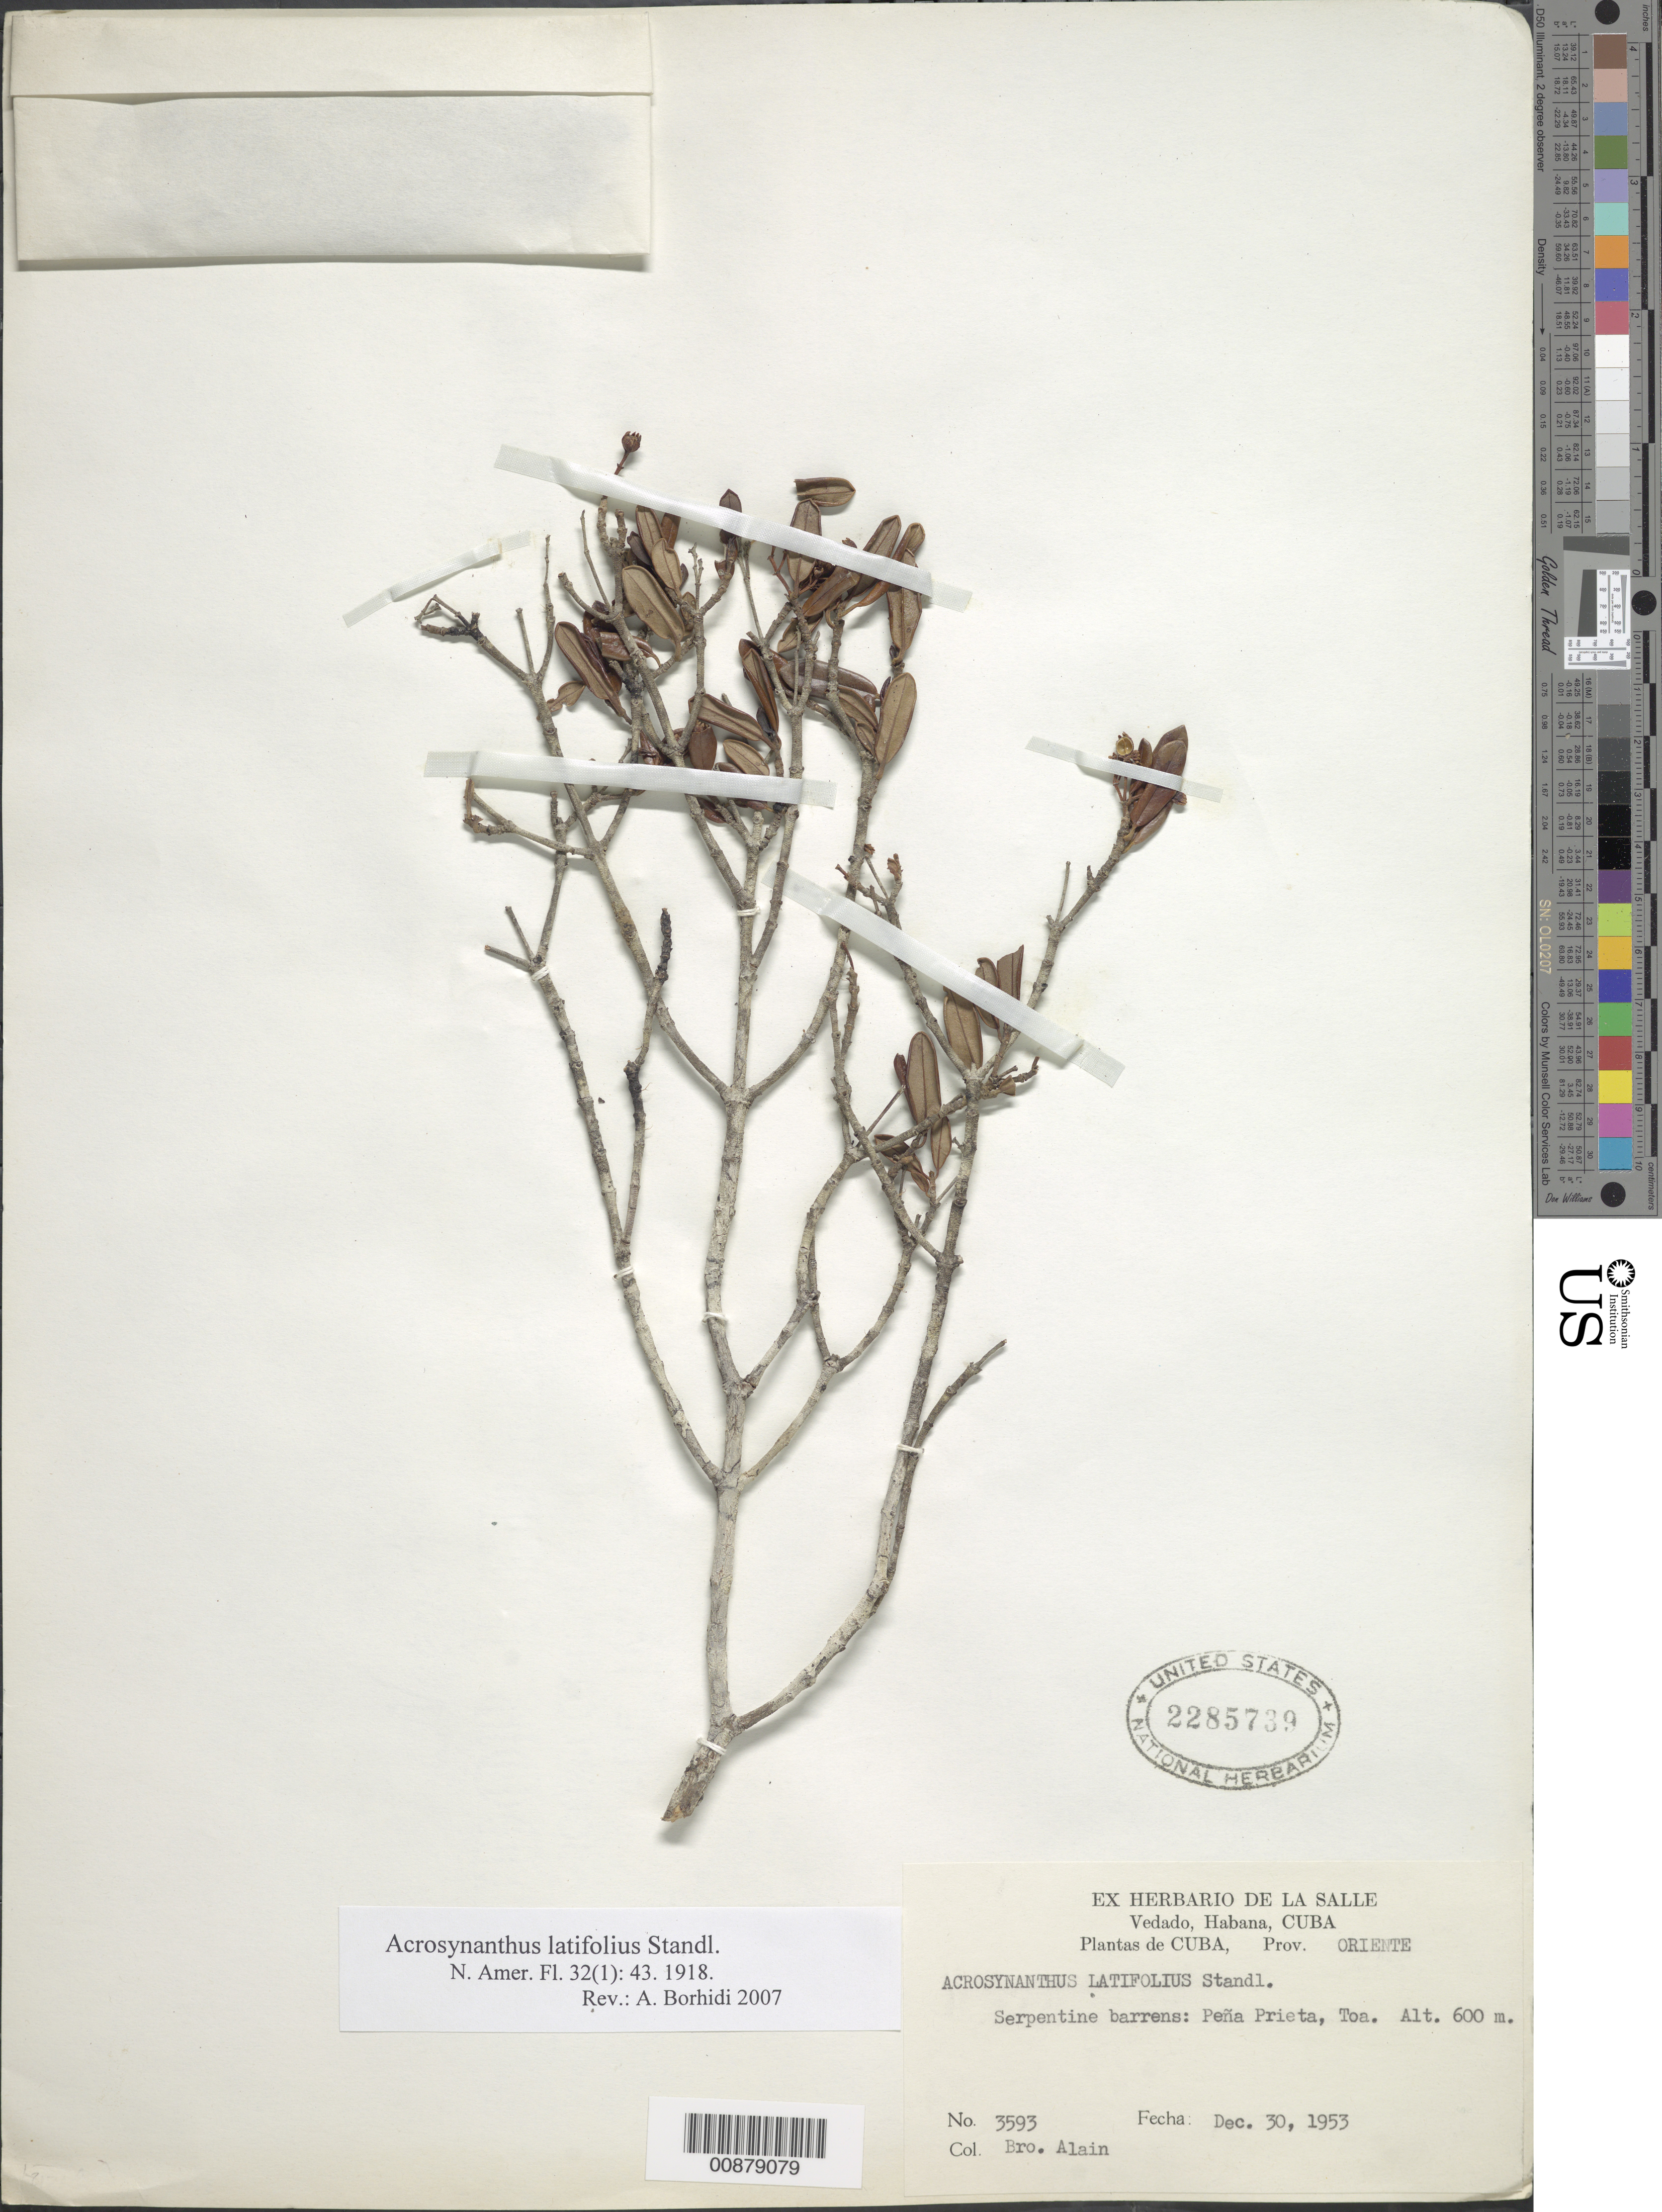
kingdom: Plantae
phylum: Tracheophyta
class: Magnoliopsida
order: Gentianales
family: Rubiaceae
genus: Acrosynanthus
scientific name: Acrosynanthus latifolius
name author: Standl.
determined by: Borhidi, Attila L.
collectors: A. H. Liogier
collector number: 3593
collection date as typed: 30 Dec 1953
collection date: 1953-12-30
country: Cuba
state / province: Oriente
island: Cuba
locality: Peña Prieta, Toa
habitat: Serpentine barrens.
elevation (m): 600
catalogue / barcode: US 2285739